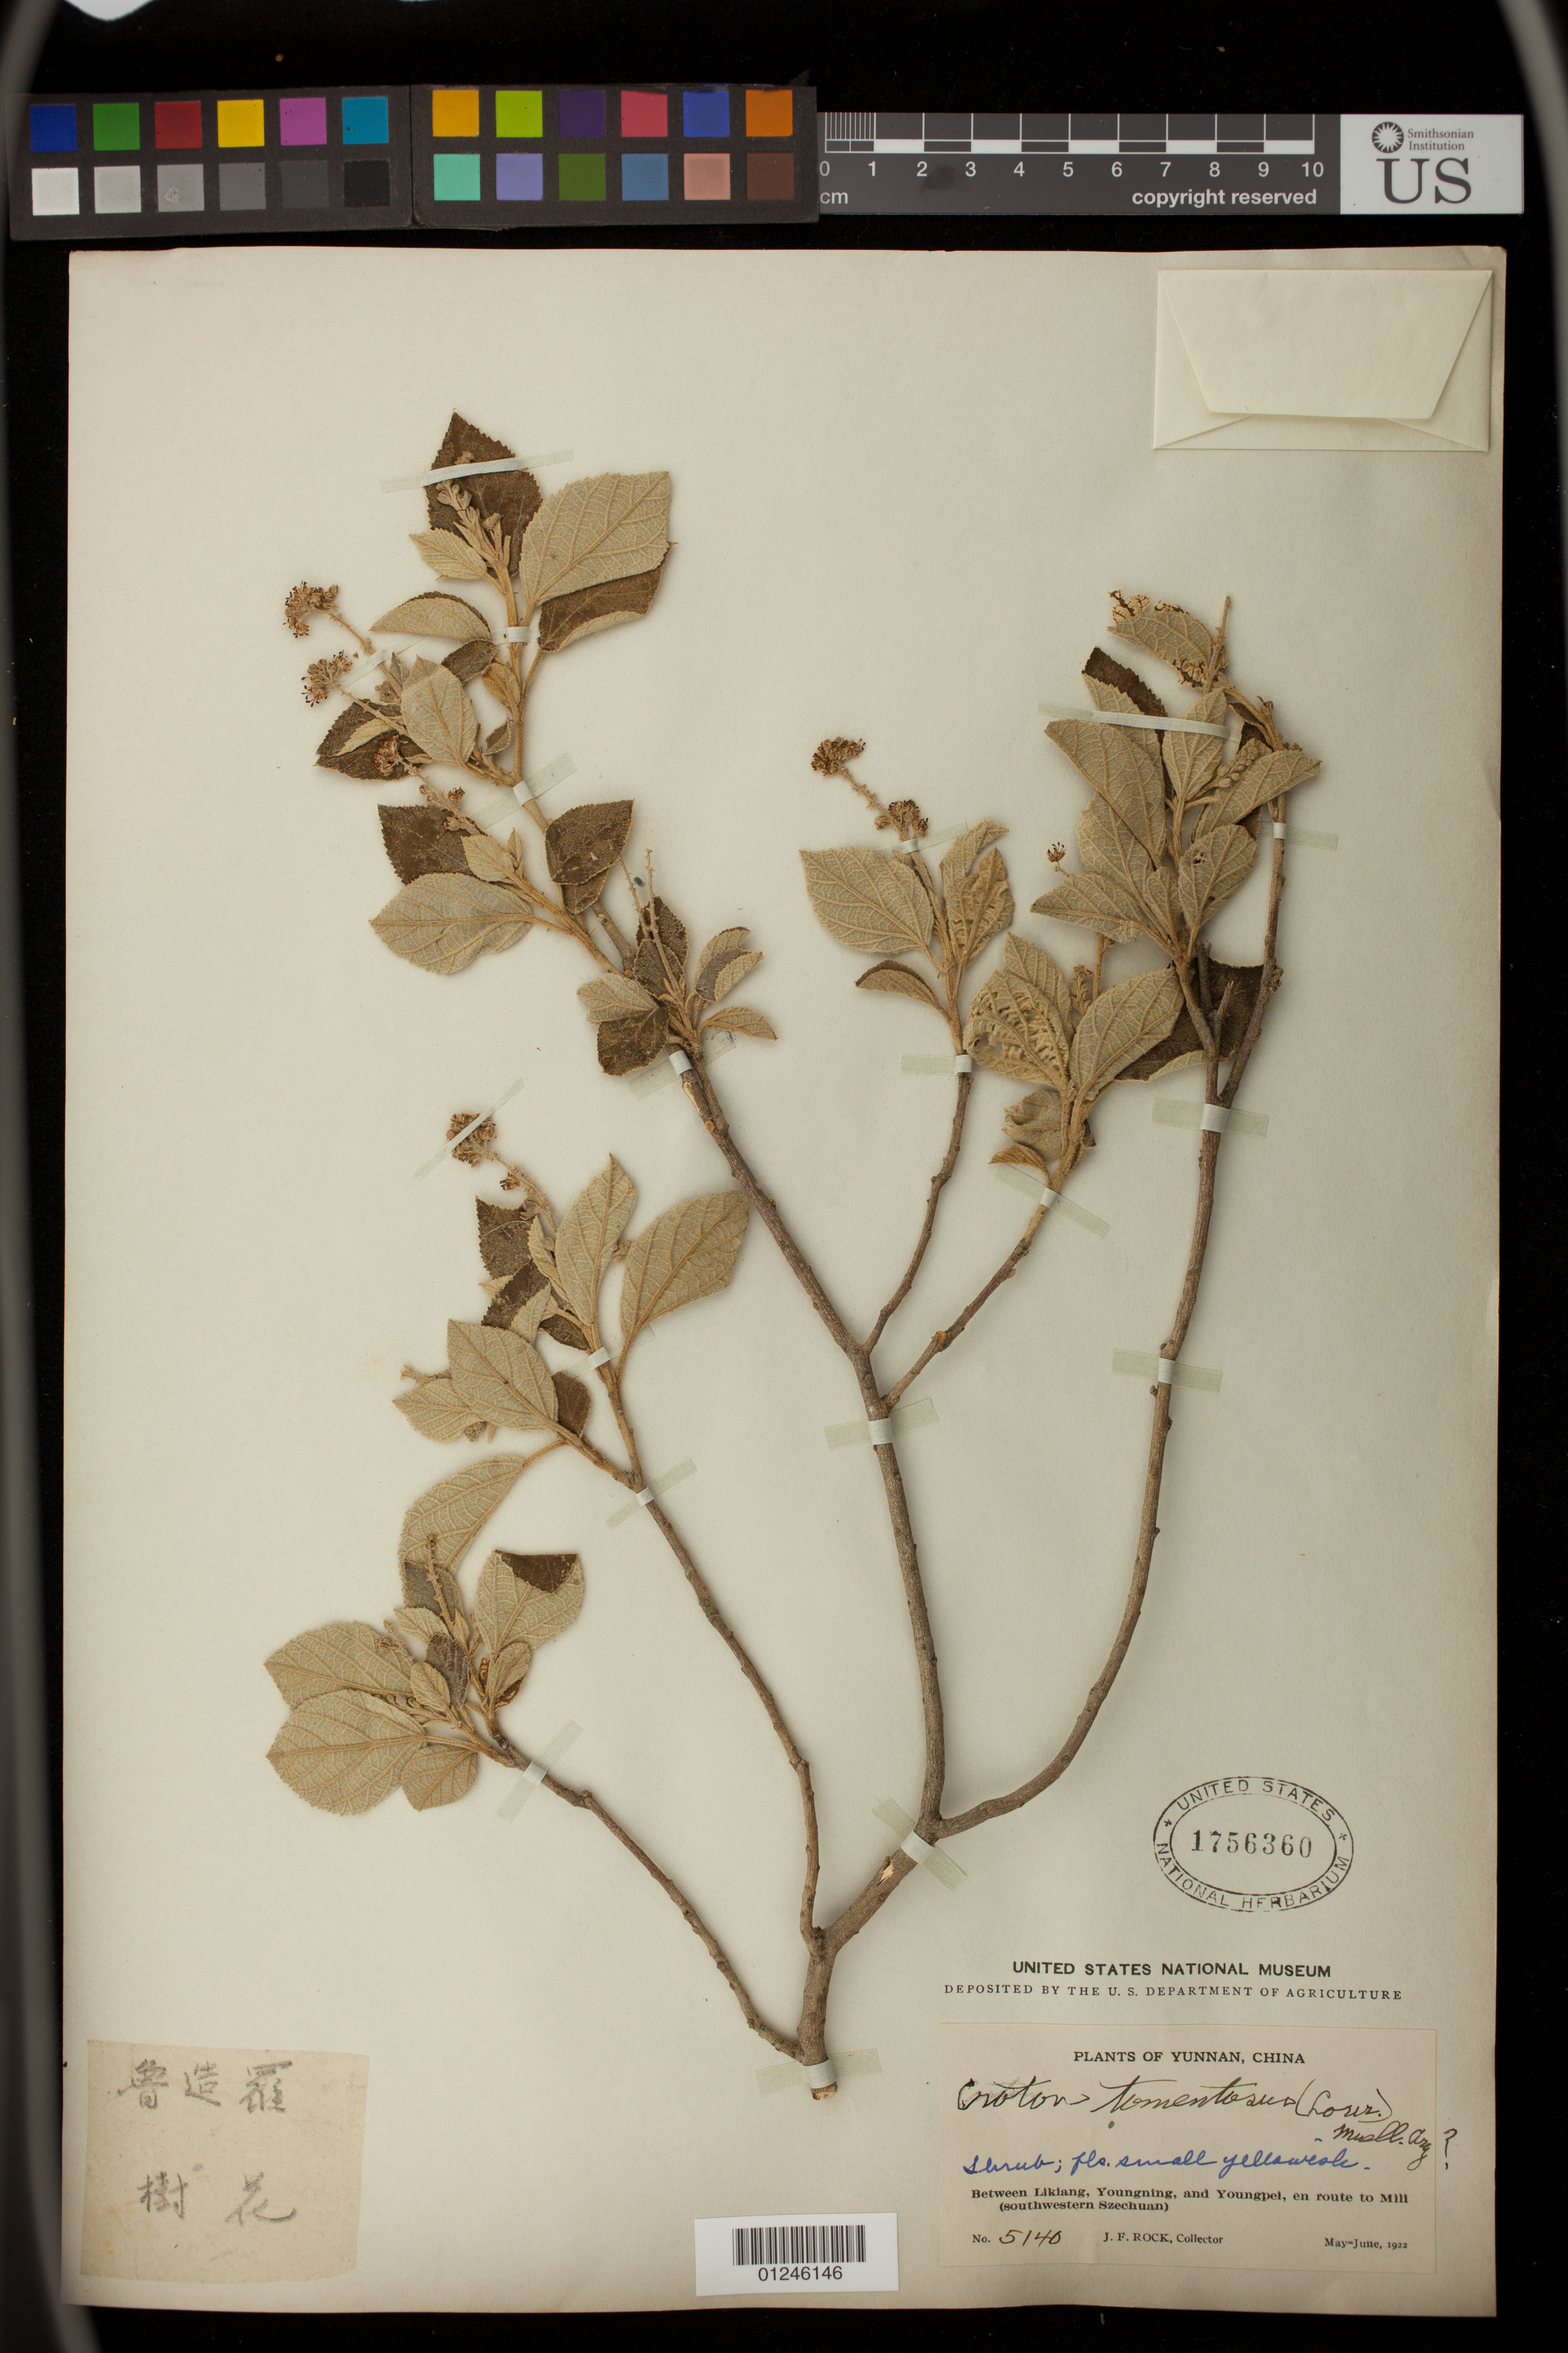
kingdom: Plantae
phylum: Tracheophyta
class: Magnoliopsida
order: Malpighiales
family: Euphorbiaceae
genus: Croton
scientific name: Croton tomentosus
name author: (Lour.) Müll. Arg.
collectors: J. F. Rock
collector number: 5140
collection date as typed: May 1922 to -- Jun 1922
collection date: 1922-05/1922-06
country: China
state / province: Yunnan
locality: Between likiang, youngning, and youngpei, en route to mill (southwestern szechuan)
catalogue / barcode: US 1756360